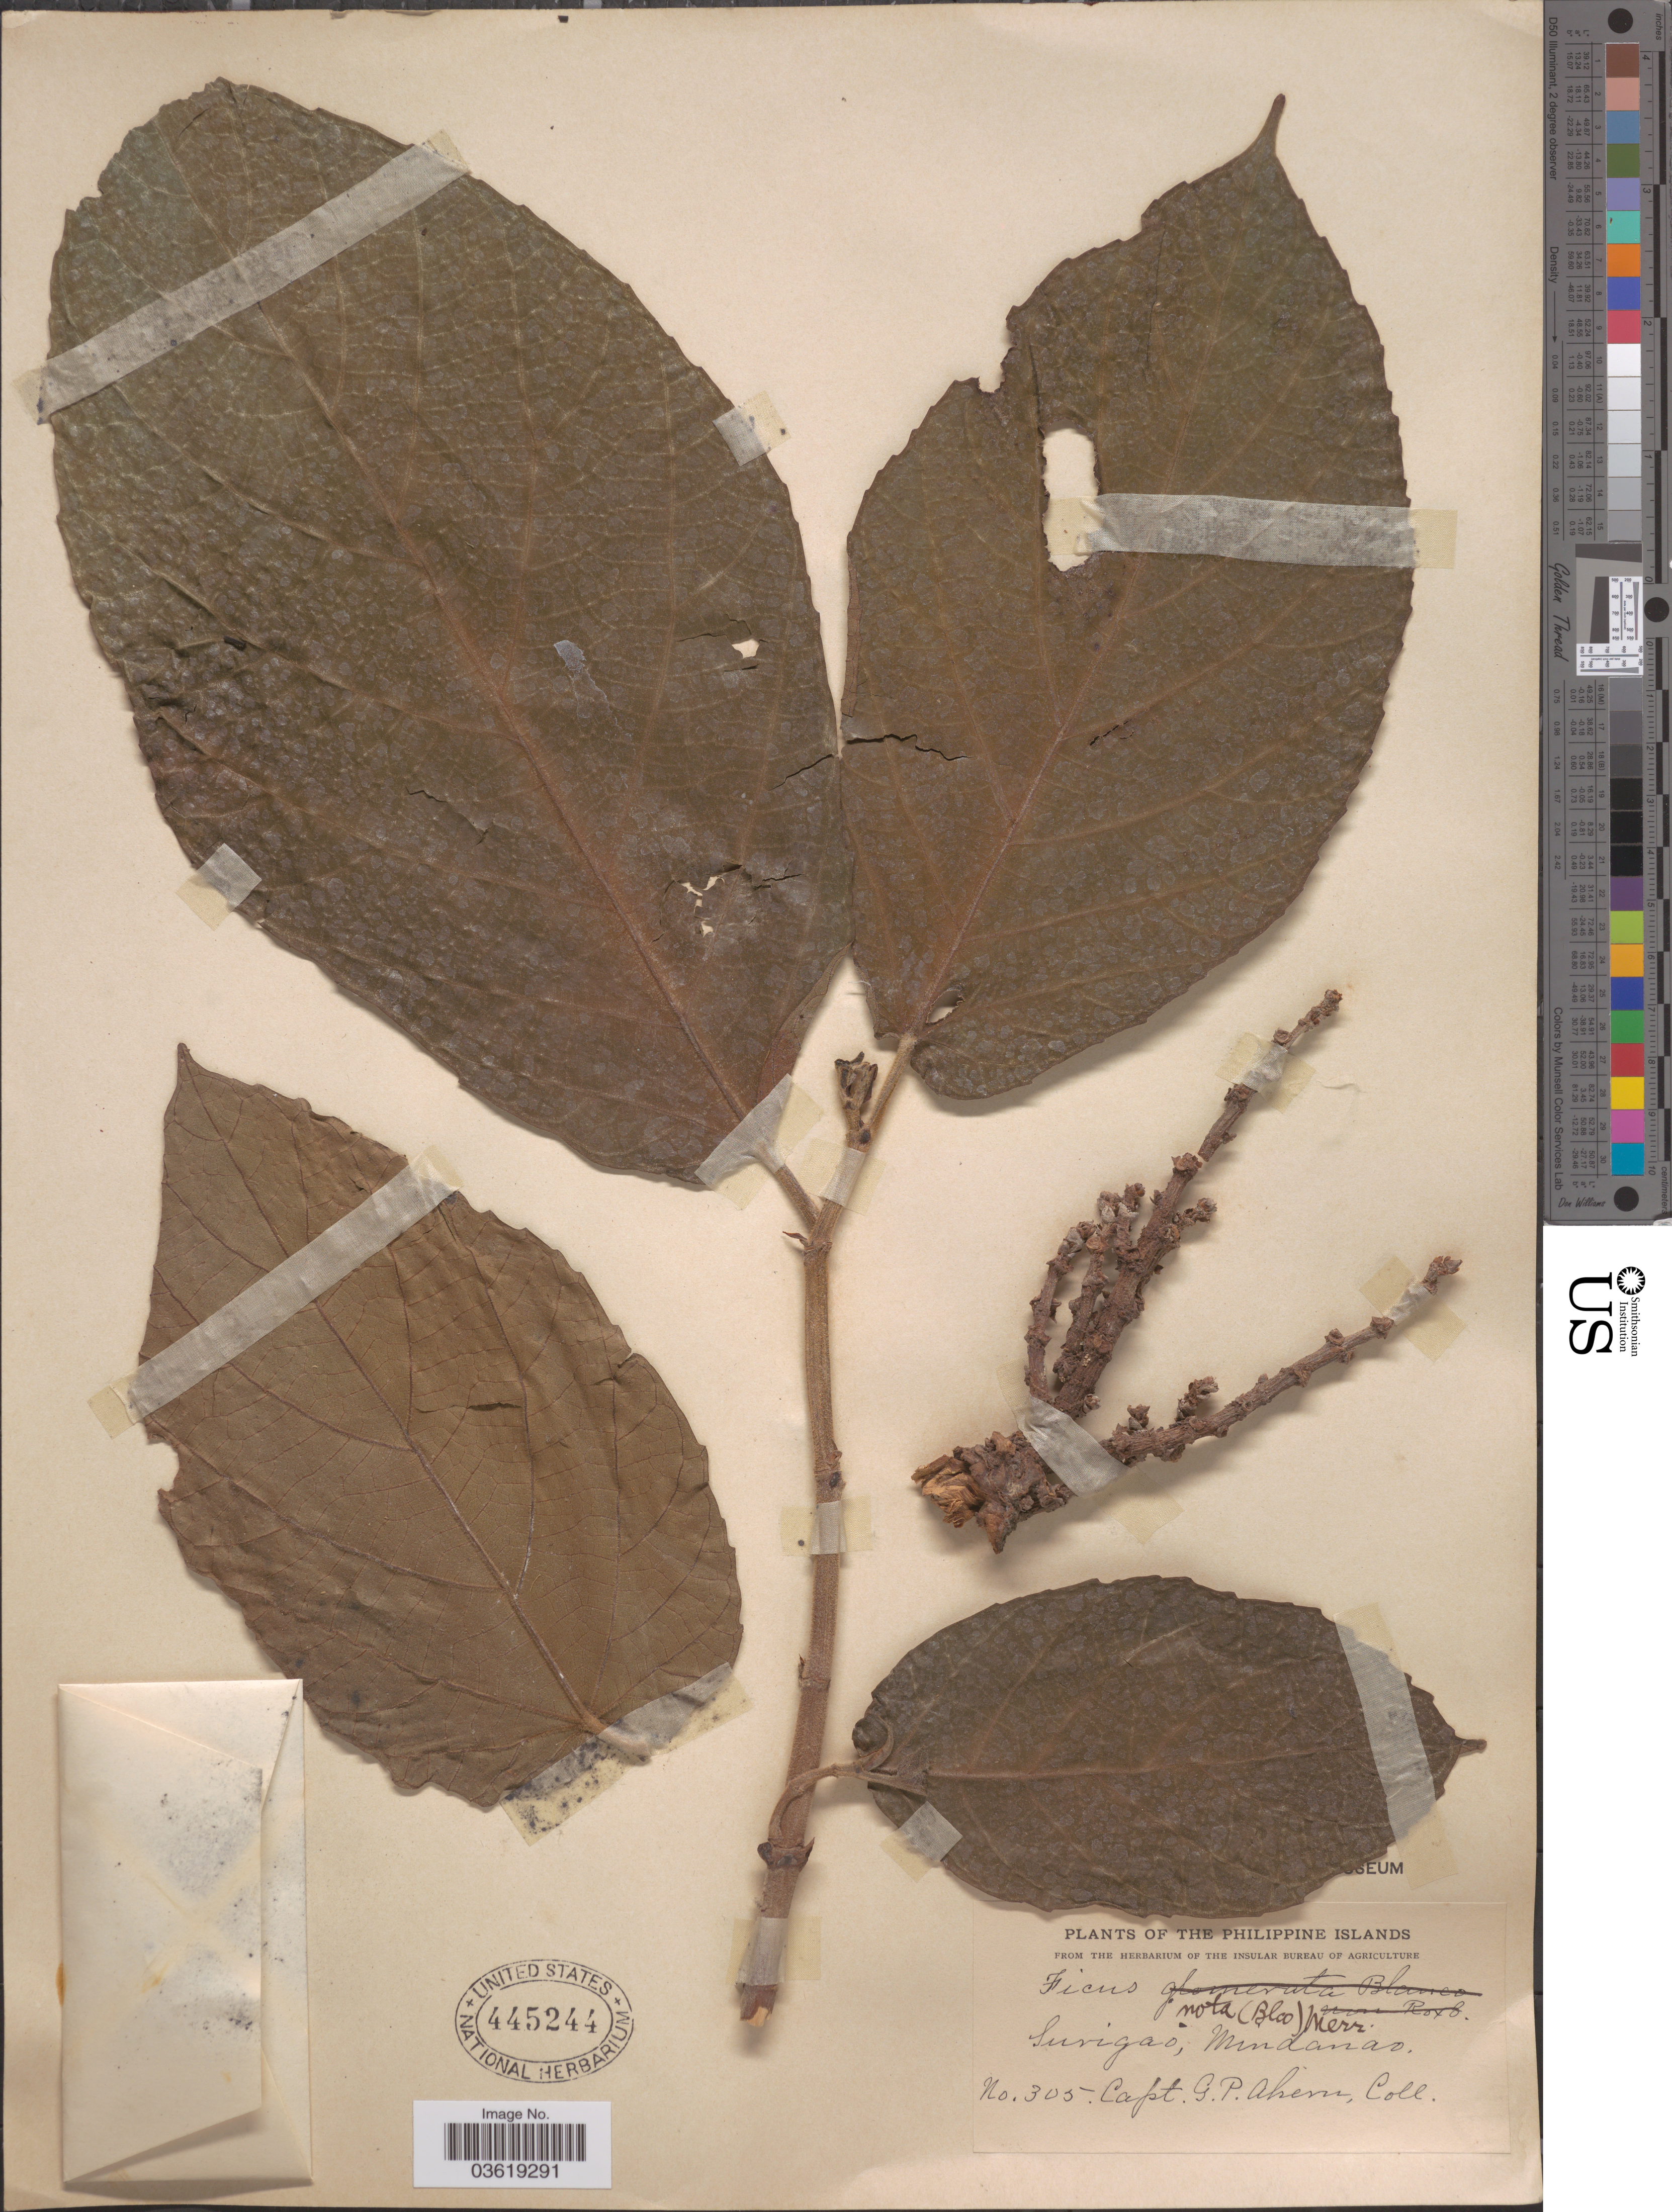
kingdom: Plantae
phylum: Tracheophyta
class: Magnoliopsida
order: Rosales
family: Moraceae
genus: Ficus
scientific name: Ficus nota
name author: (C.E. Blanco) Merr.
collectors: G. Ahern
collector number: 305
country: Philippines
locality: The Philippine Islands, Surigao, Mindanao.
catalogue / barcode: US 445244